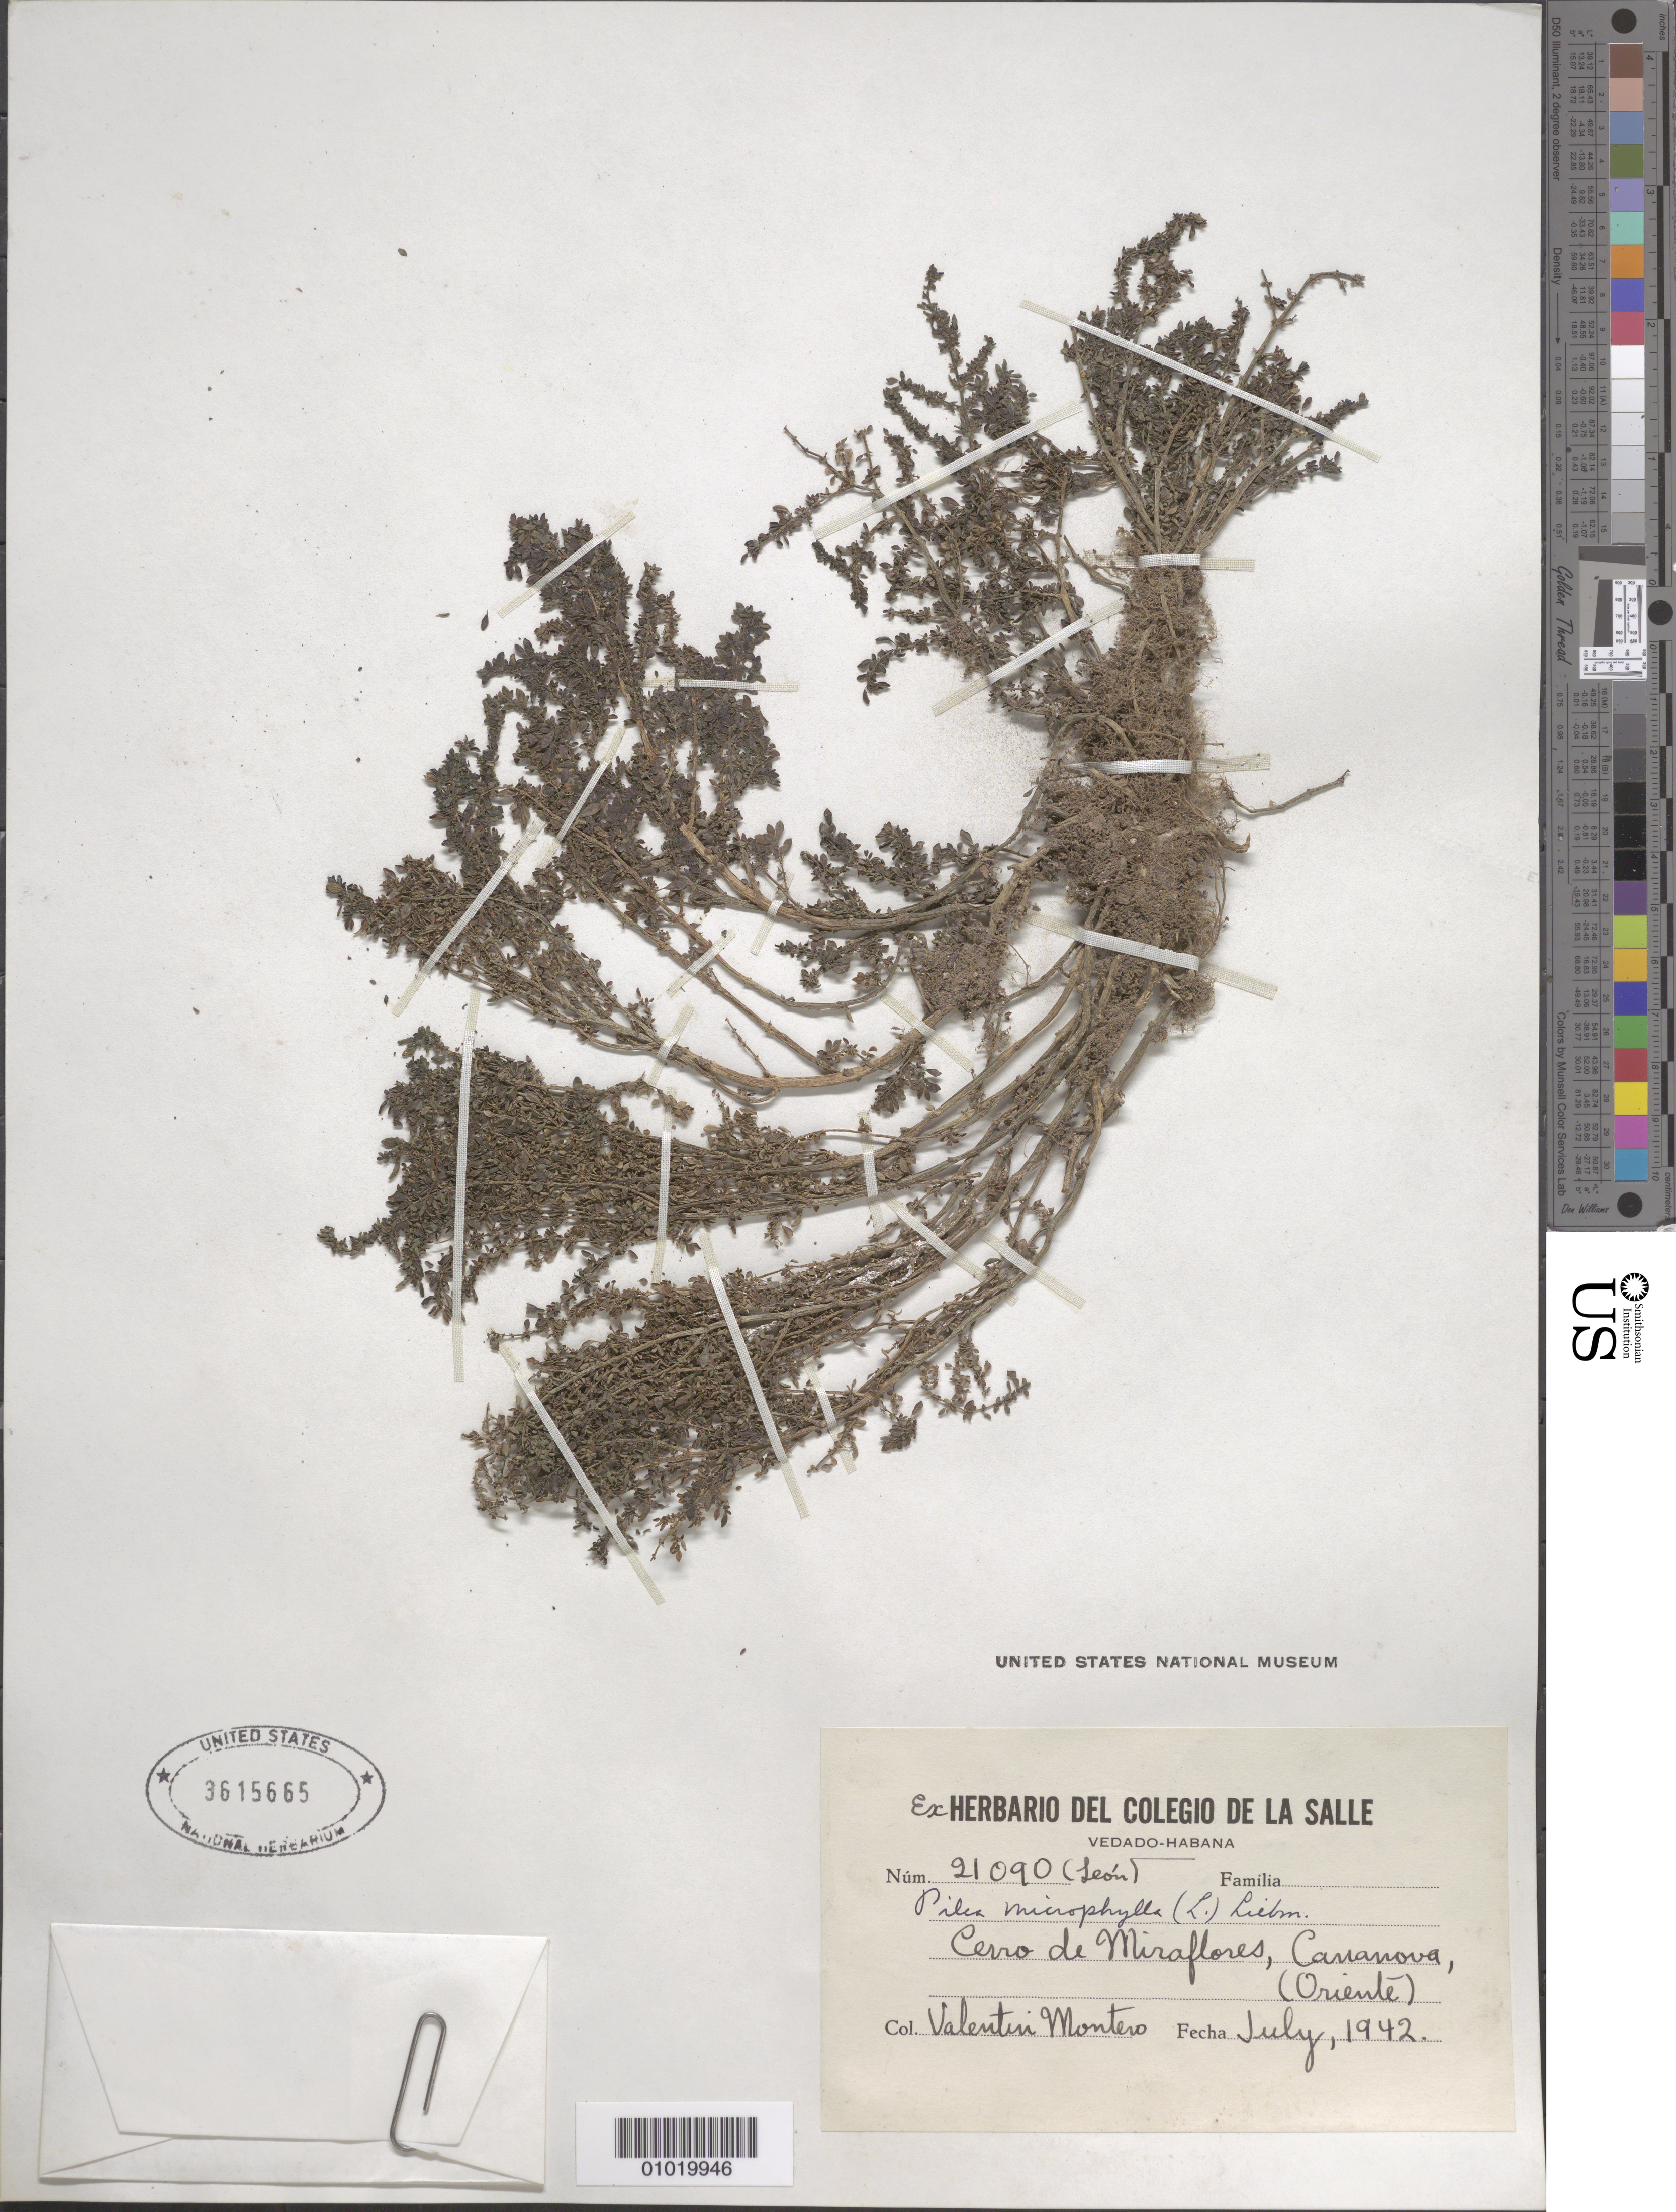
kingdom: Plantae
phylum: Tracheophyta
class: Magnoliopsida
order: Rosales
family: Urticaceae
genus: Pilea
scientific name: Pilea microphylla var. microphylla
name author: (L.) Liebm.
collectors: V. Montero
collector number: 21090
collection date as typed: Jul 1942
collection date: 1942-07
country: Cuba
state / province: Oriente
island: Cuba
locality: Cerro de Miraflores, Casanova, Oriente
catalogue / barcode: US 3615665